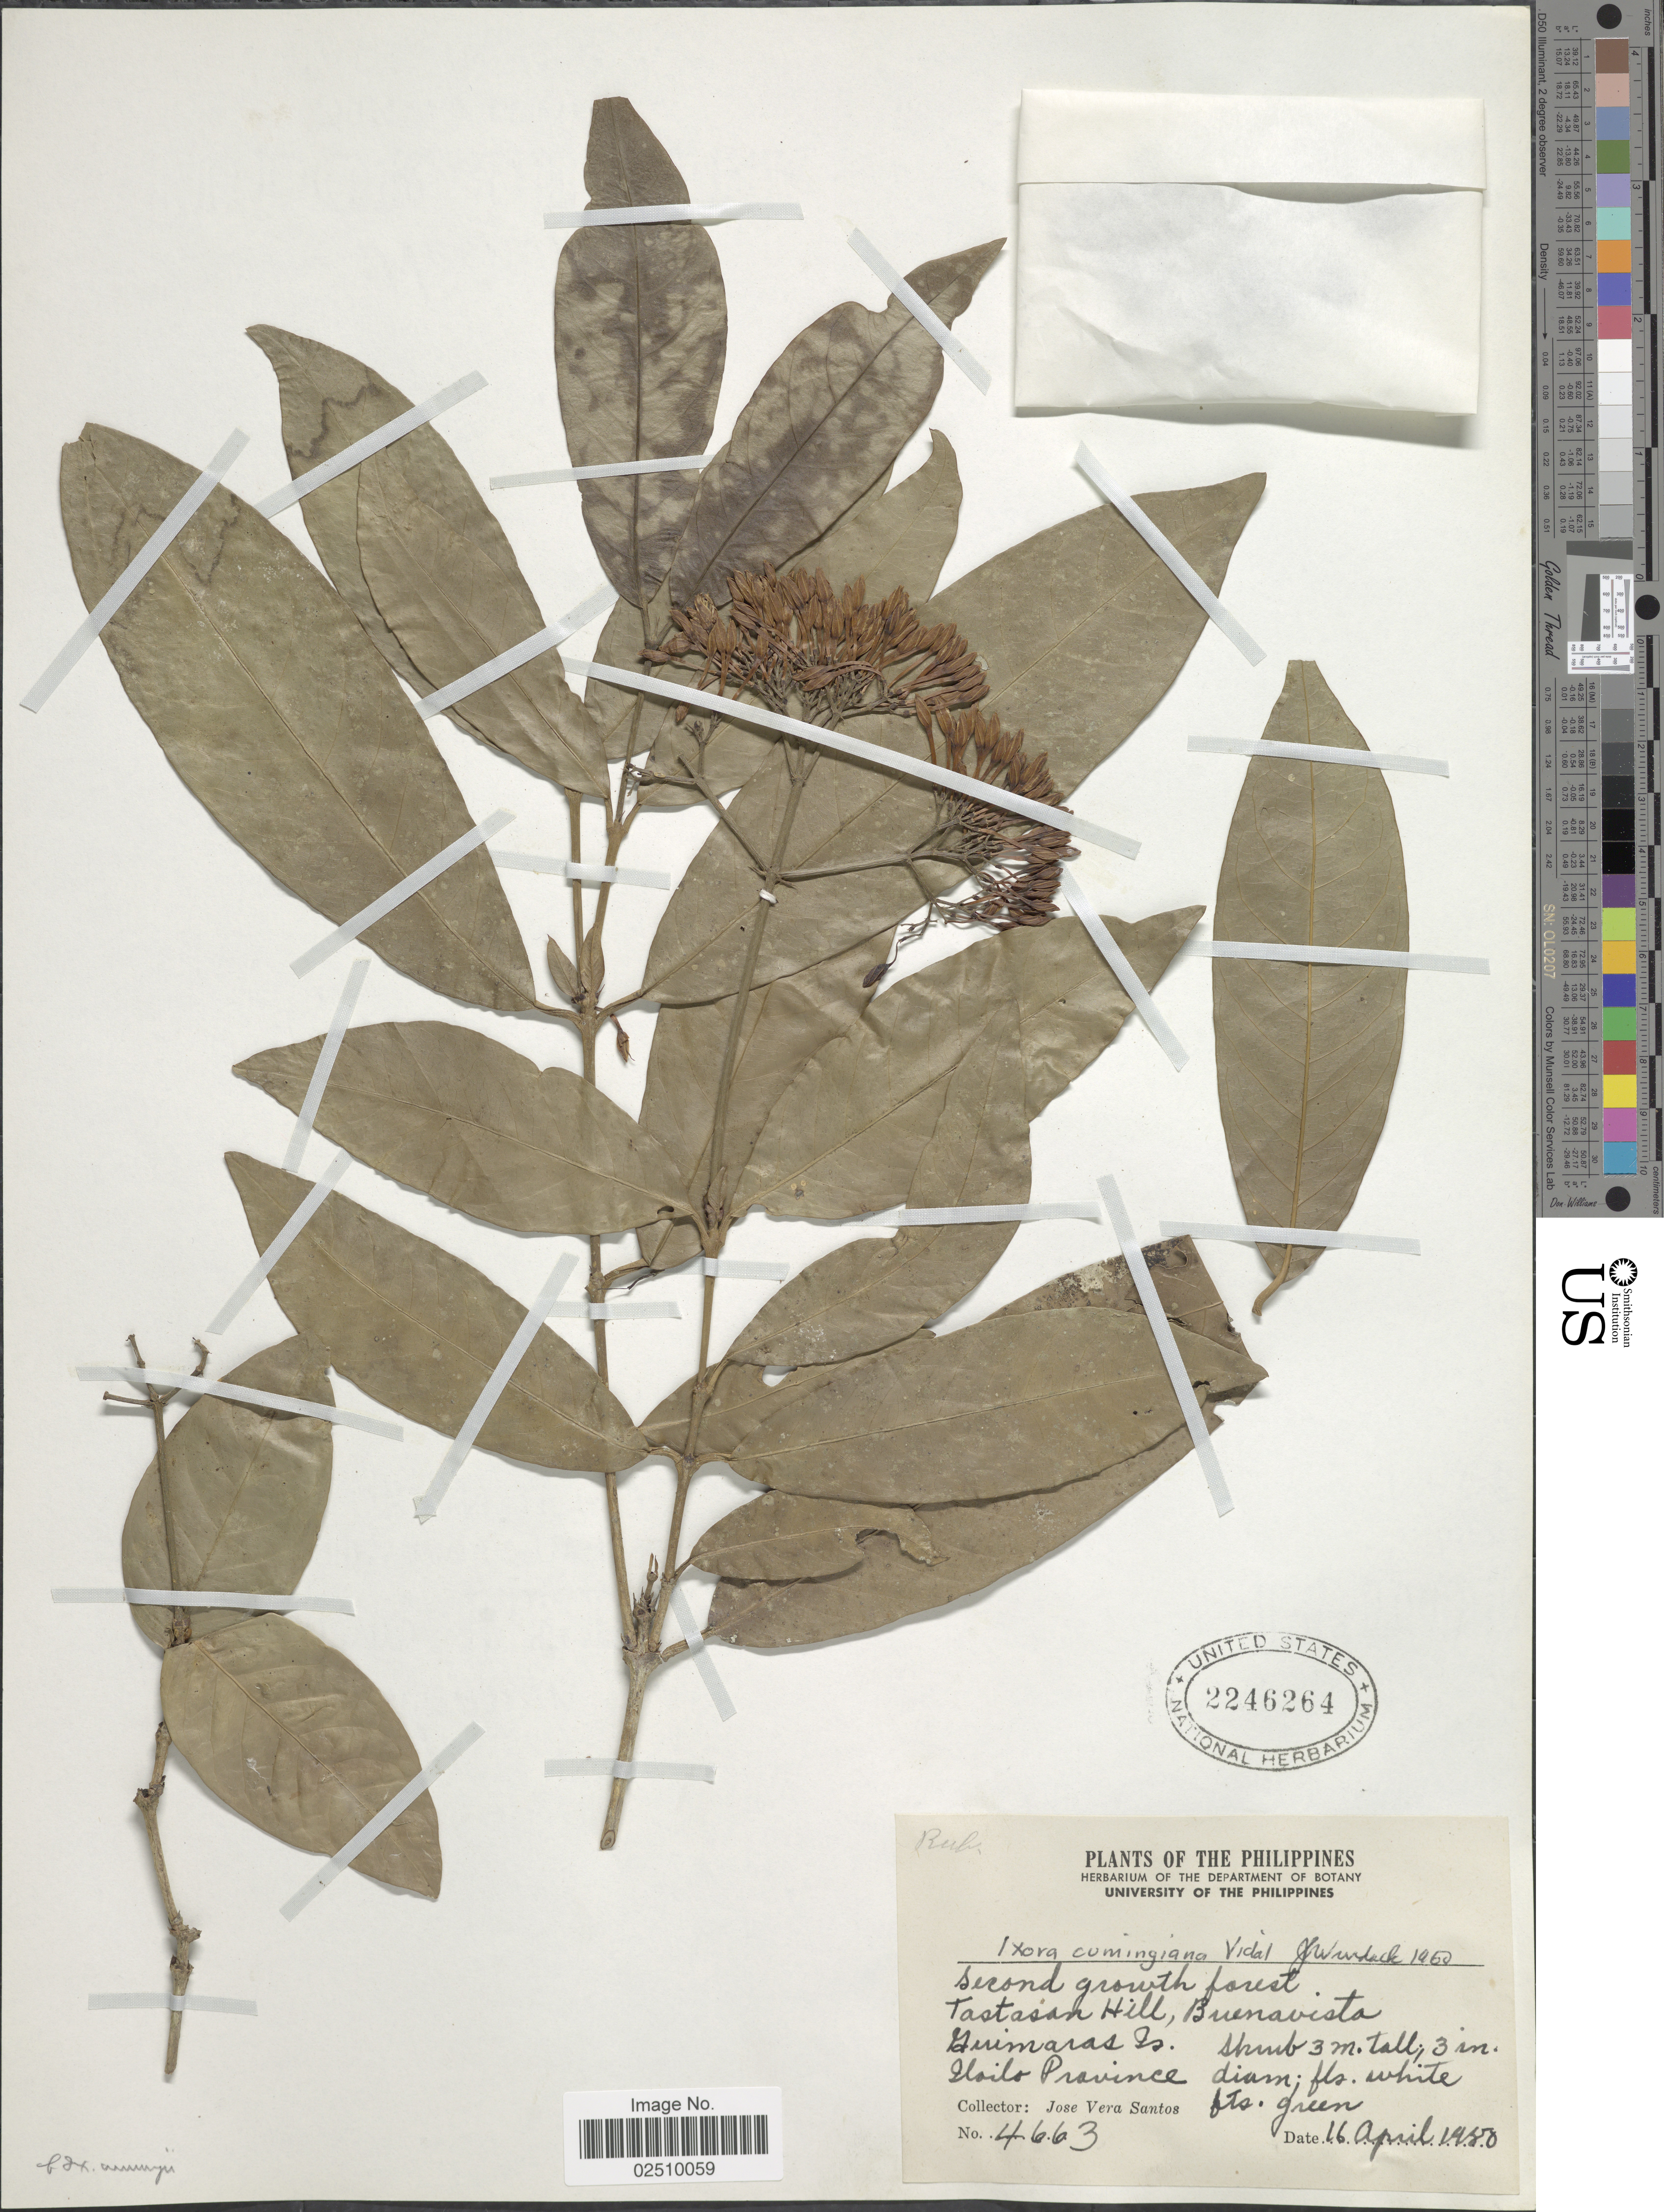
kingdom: Plantae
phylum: Tracheophyta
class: Magnoliopsida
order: Gentianales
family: Rubiaceae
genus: Ixora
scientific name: Ixora cumingiana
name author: S. Vidal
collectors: J. V. Santos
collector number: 4663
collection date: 1980-04-16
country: Philippines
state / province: Western Visayas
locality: Tastasan Hill, Buenavista. Guimaras Is. Iloilo Province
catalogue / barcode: US 2246264